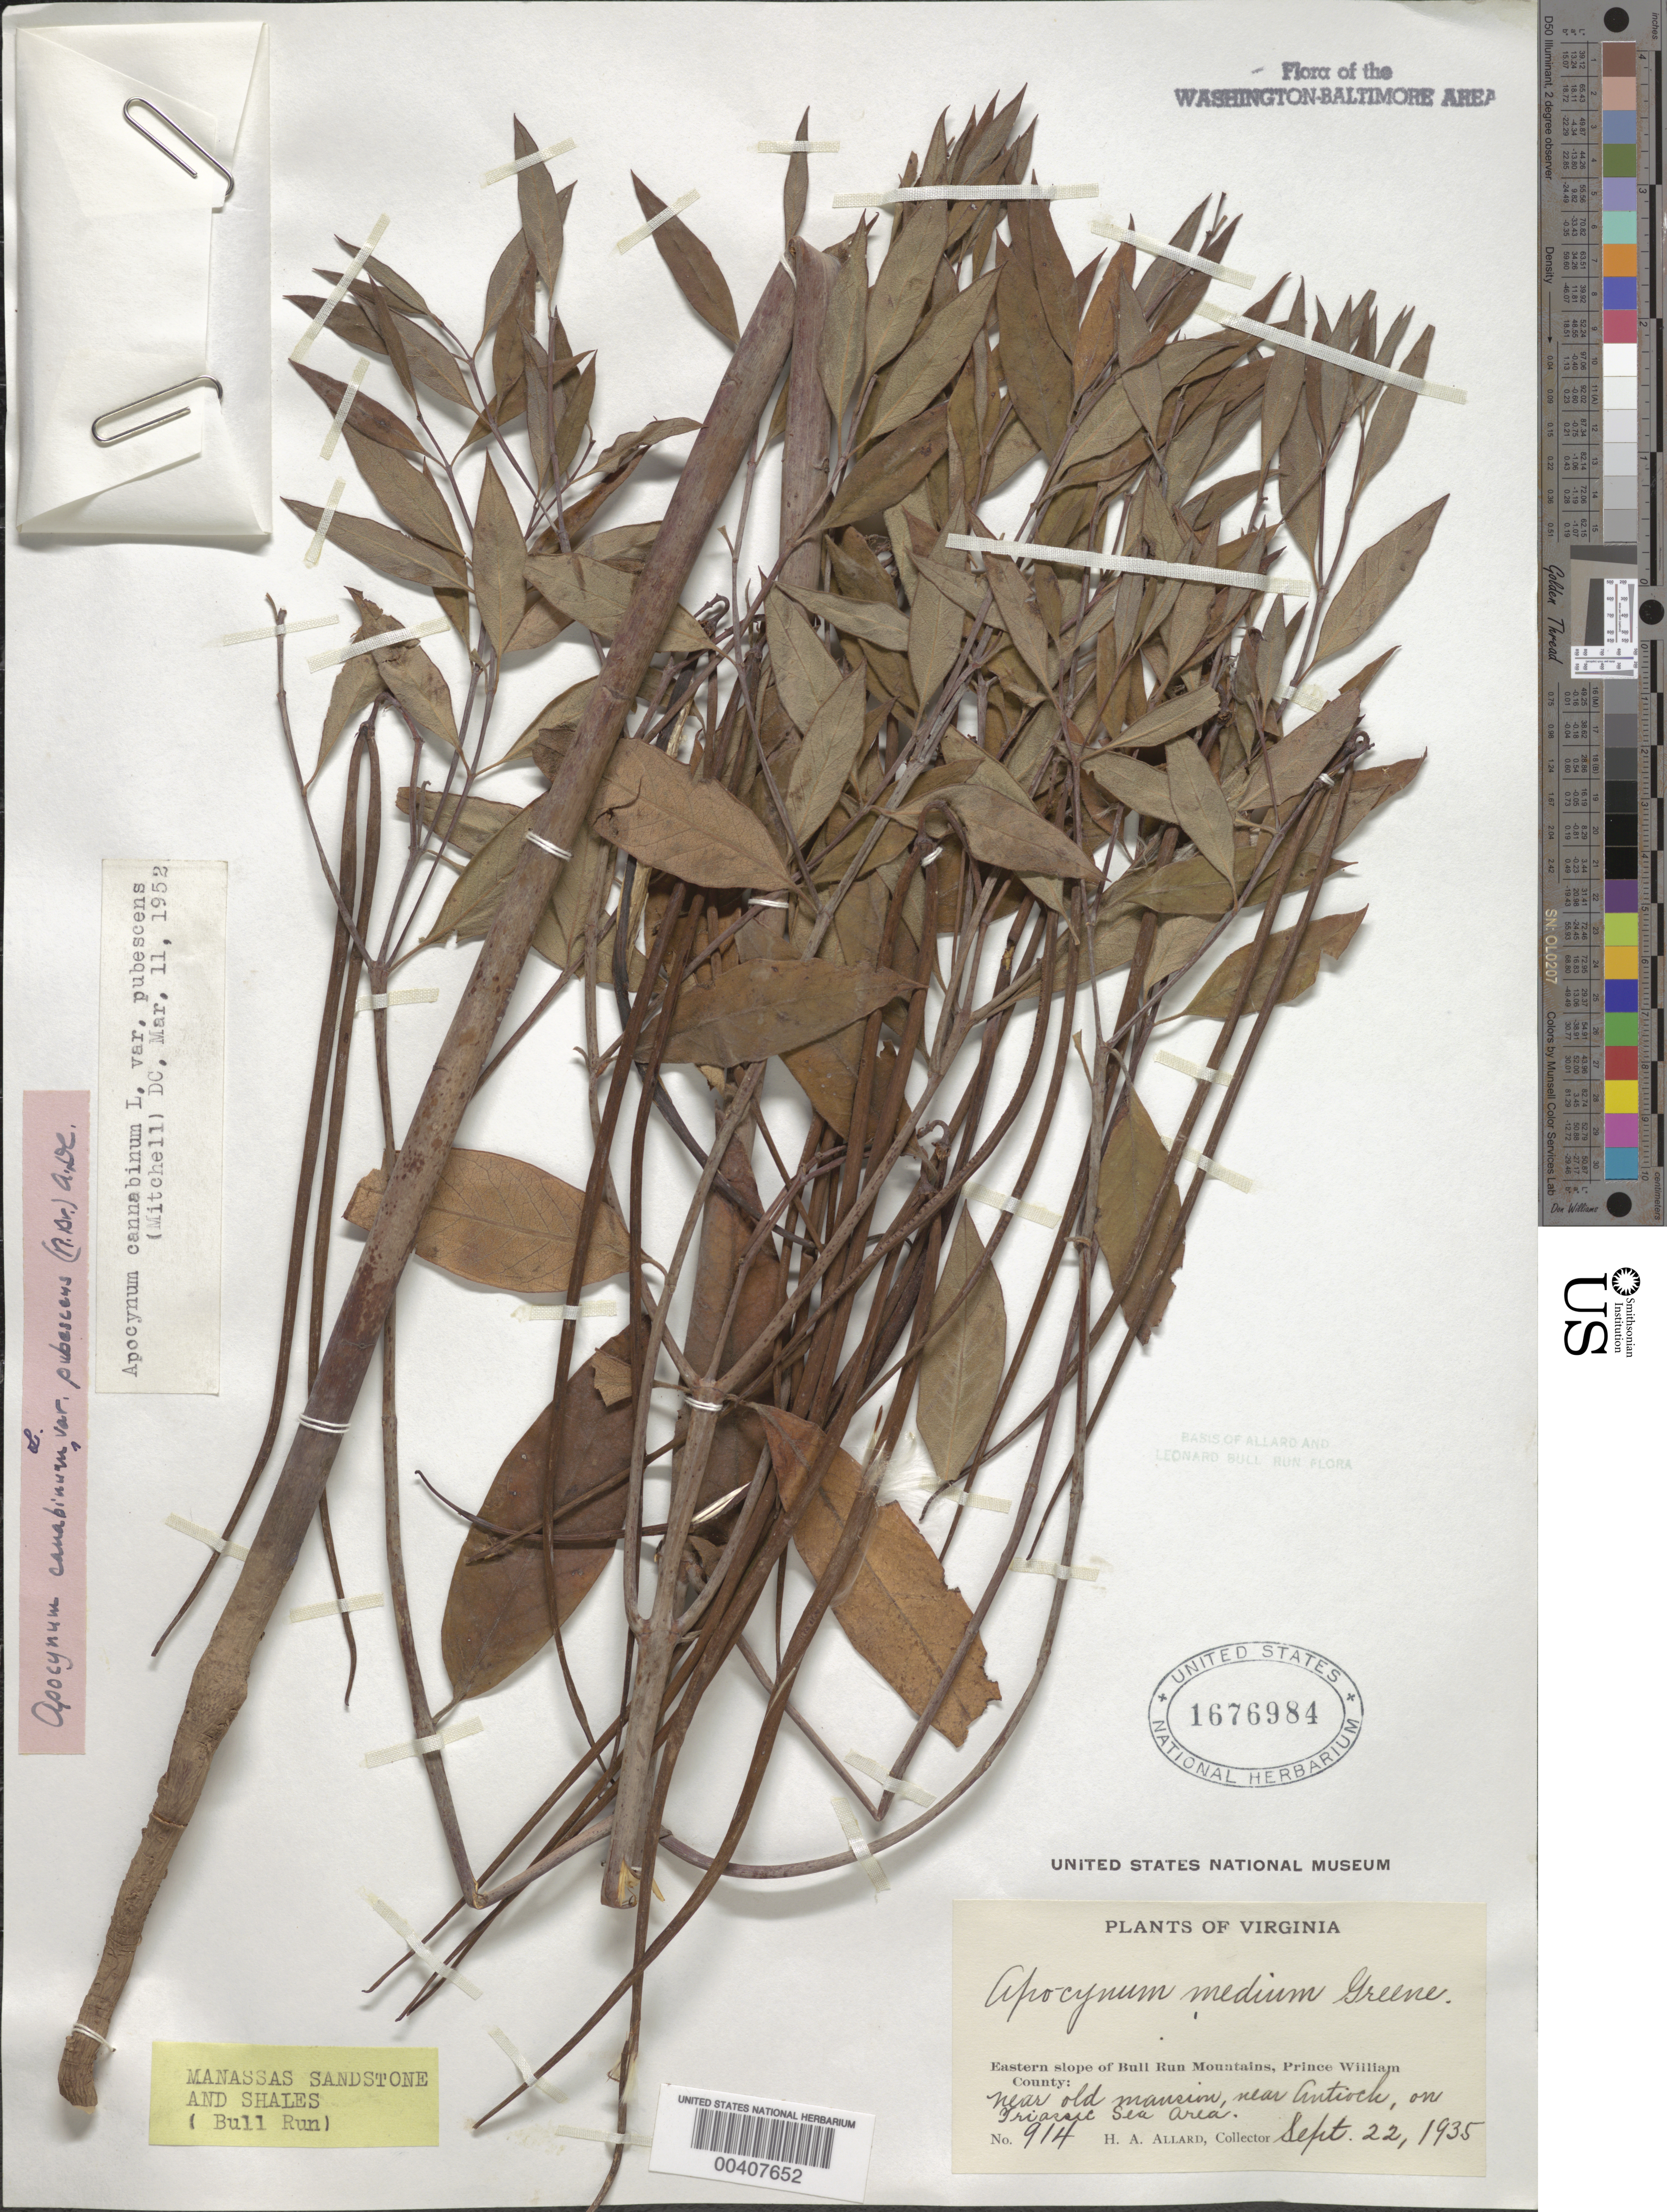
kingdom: Plantae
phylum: Tracheophyta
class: Magnoliopsida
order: Gentianales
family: Apocynaceae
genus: Apocynum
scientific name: Apocynum cannabinum var. pubescens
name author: (Mitch. ex R. Br.) A. DC.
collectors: H. A. Allard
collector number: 914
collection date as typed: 22 Sep 1935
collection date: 1935-09-22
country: United States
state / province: Virginia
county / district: Prince William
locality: Near Antioch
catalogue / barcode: US 1676984